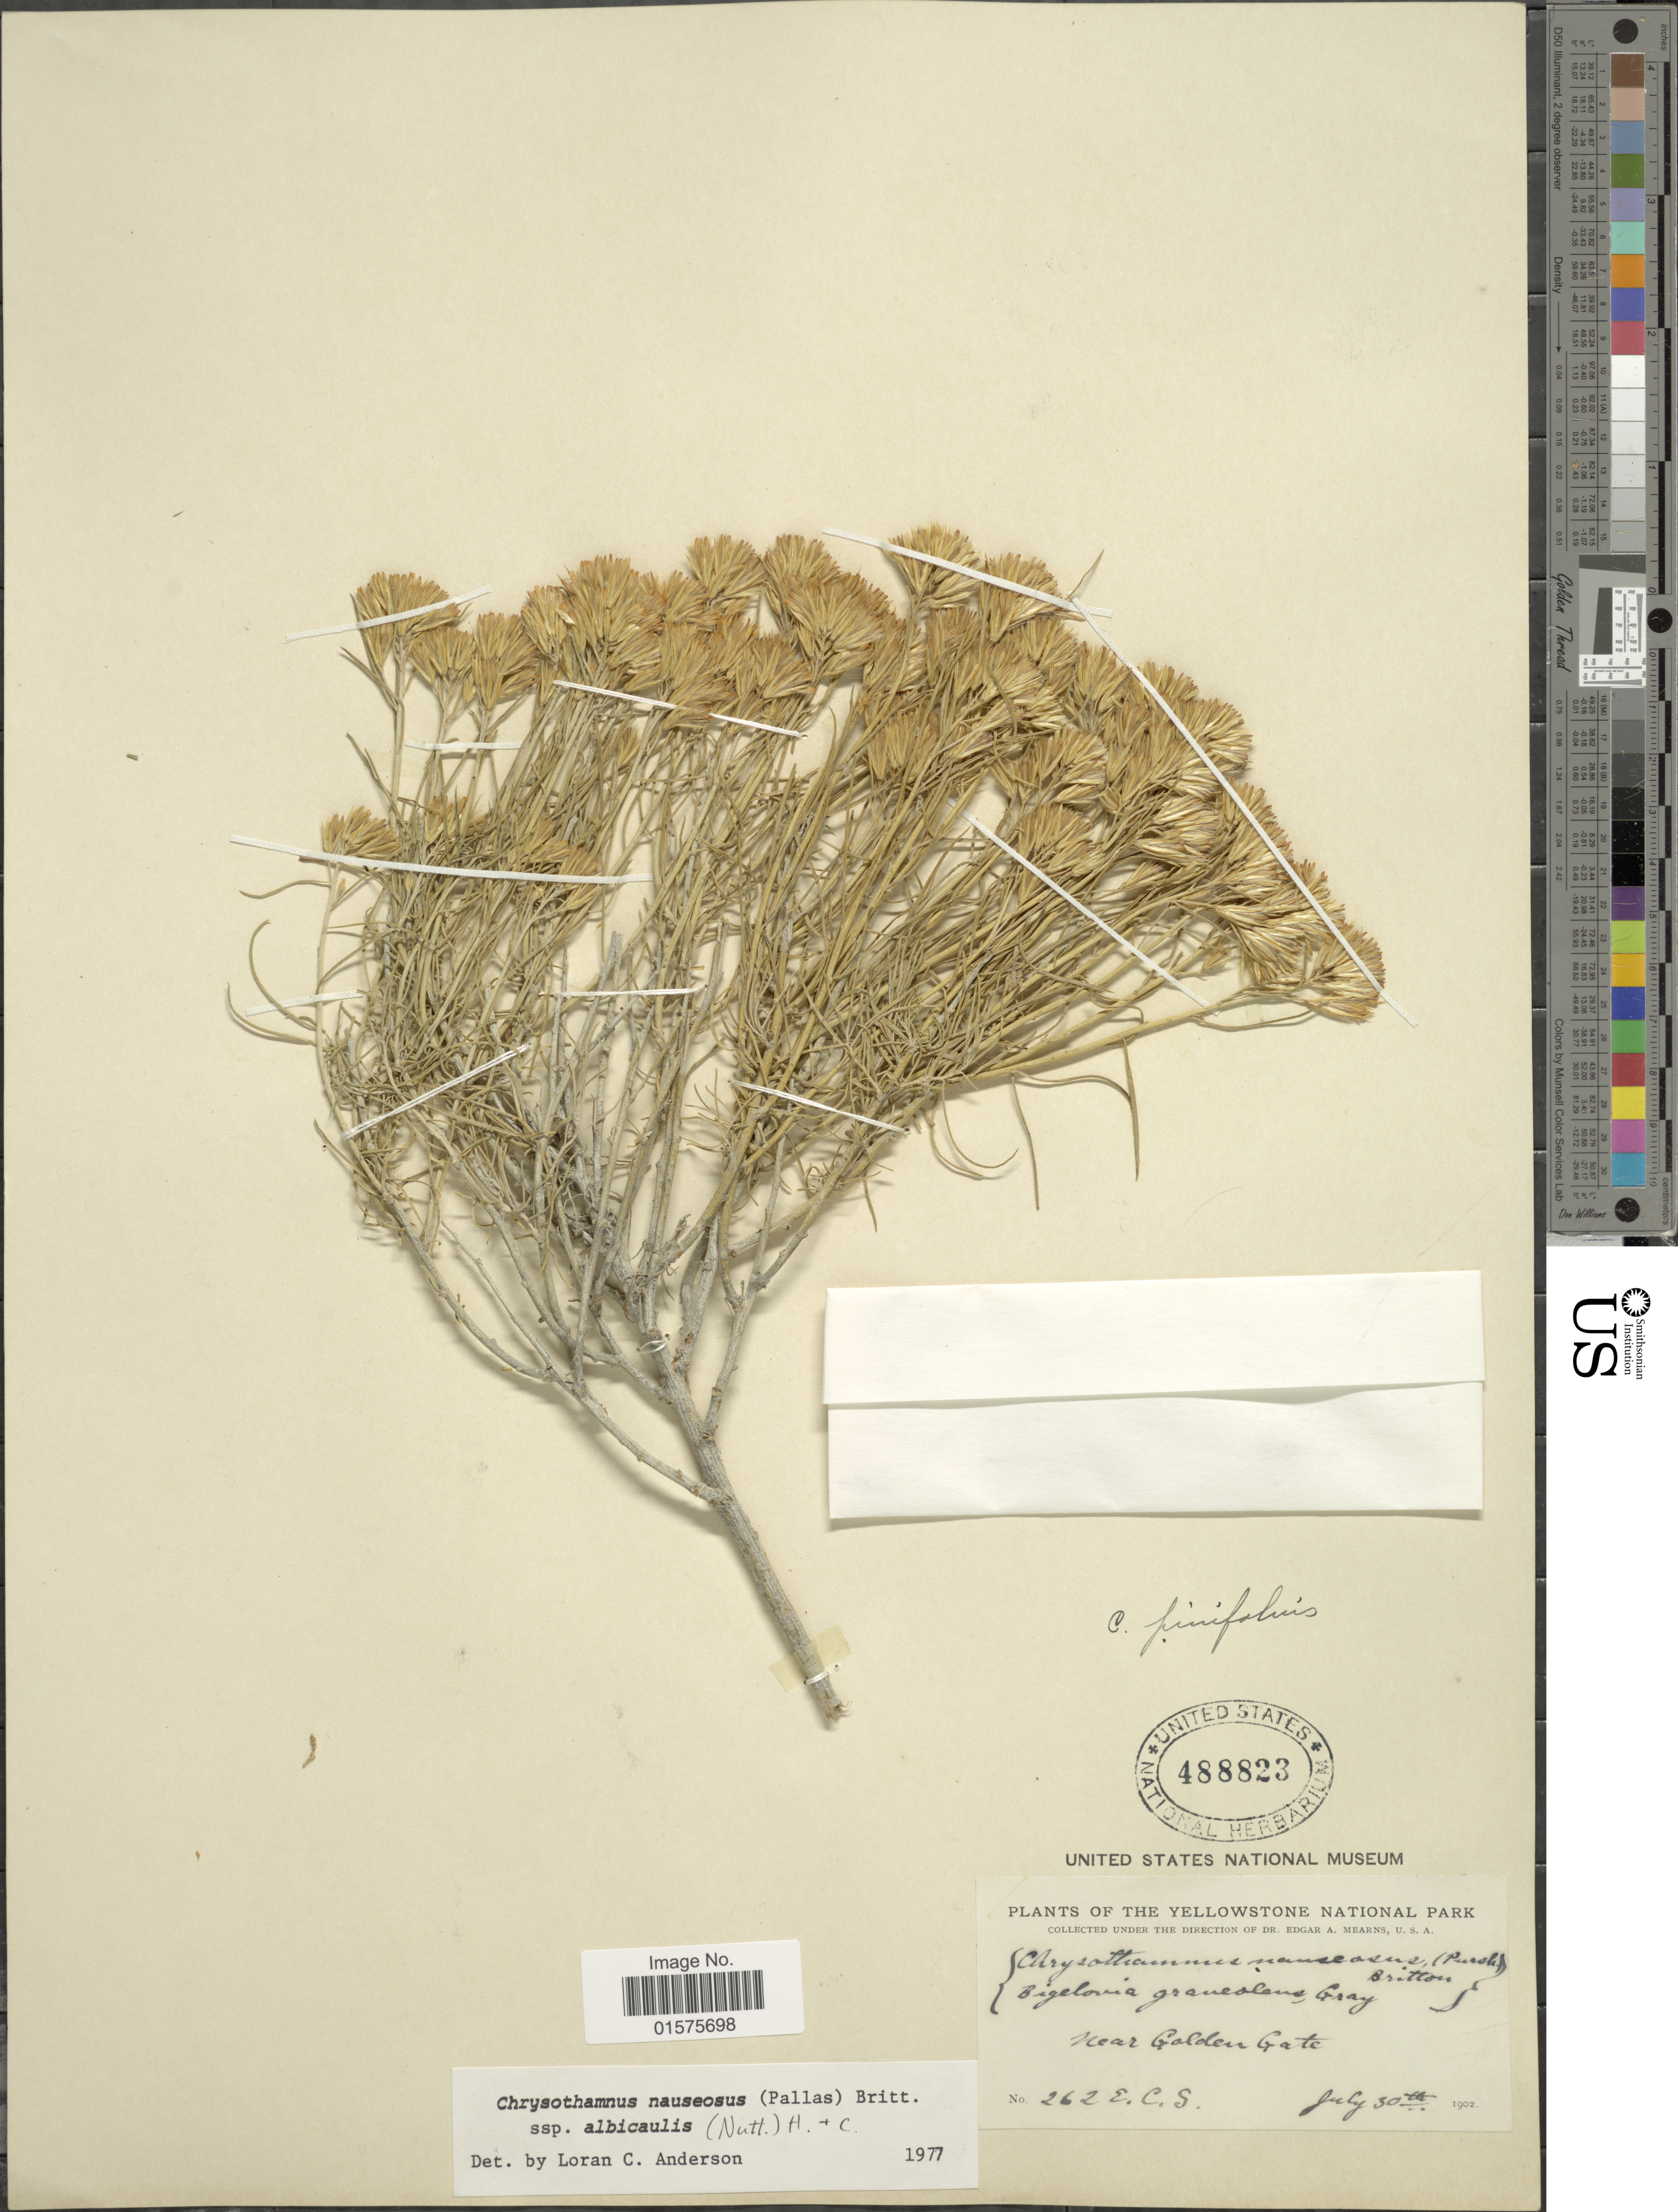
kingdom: Plantae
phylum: Tracheophyta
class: Magnoliopsida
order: Asterales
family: Asteraceae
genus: Ericameria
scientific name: Ericameria nauseosa var. speciosa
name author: (Nutt.) G.L. Nesom & G.I. Baird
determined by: Urbatsch, Lowell E., Curator (LSU), Louisiana State University (UNITED STATES)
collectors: E. C. Smith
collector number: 262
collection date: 1902-07-30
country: United States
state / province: Wyoming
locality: Yellowstone National Park. Near Golden Gate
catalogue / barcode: US 488823